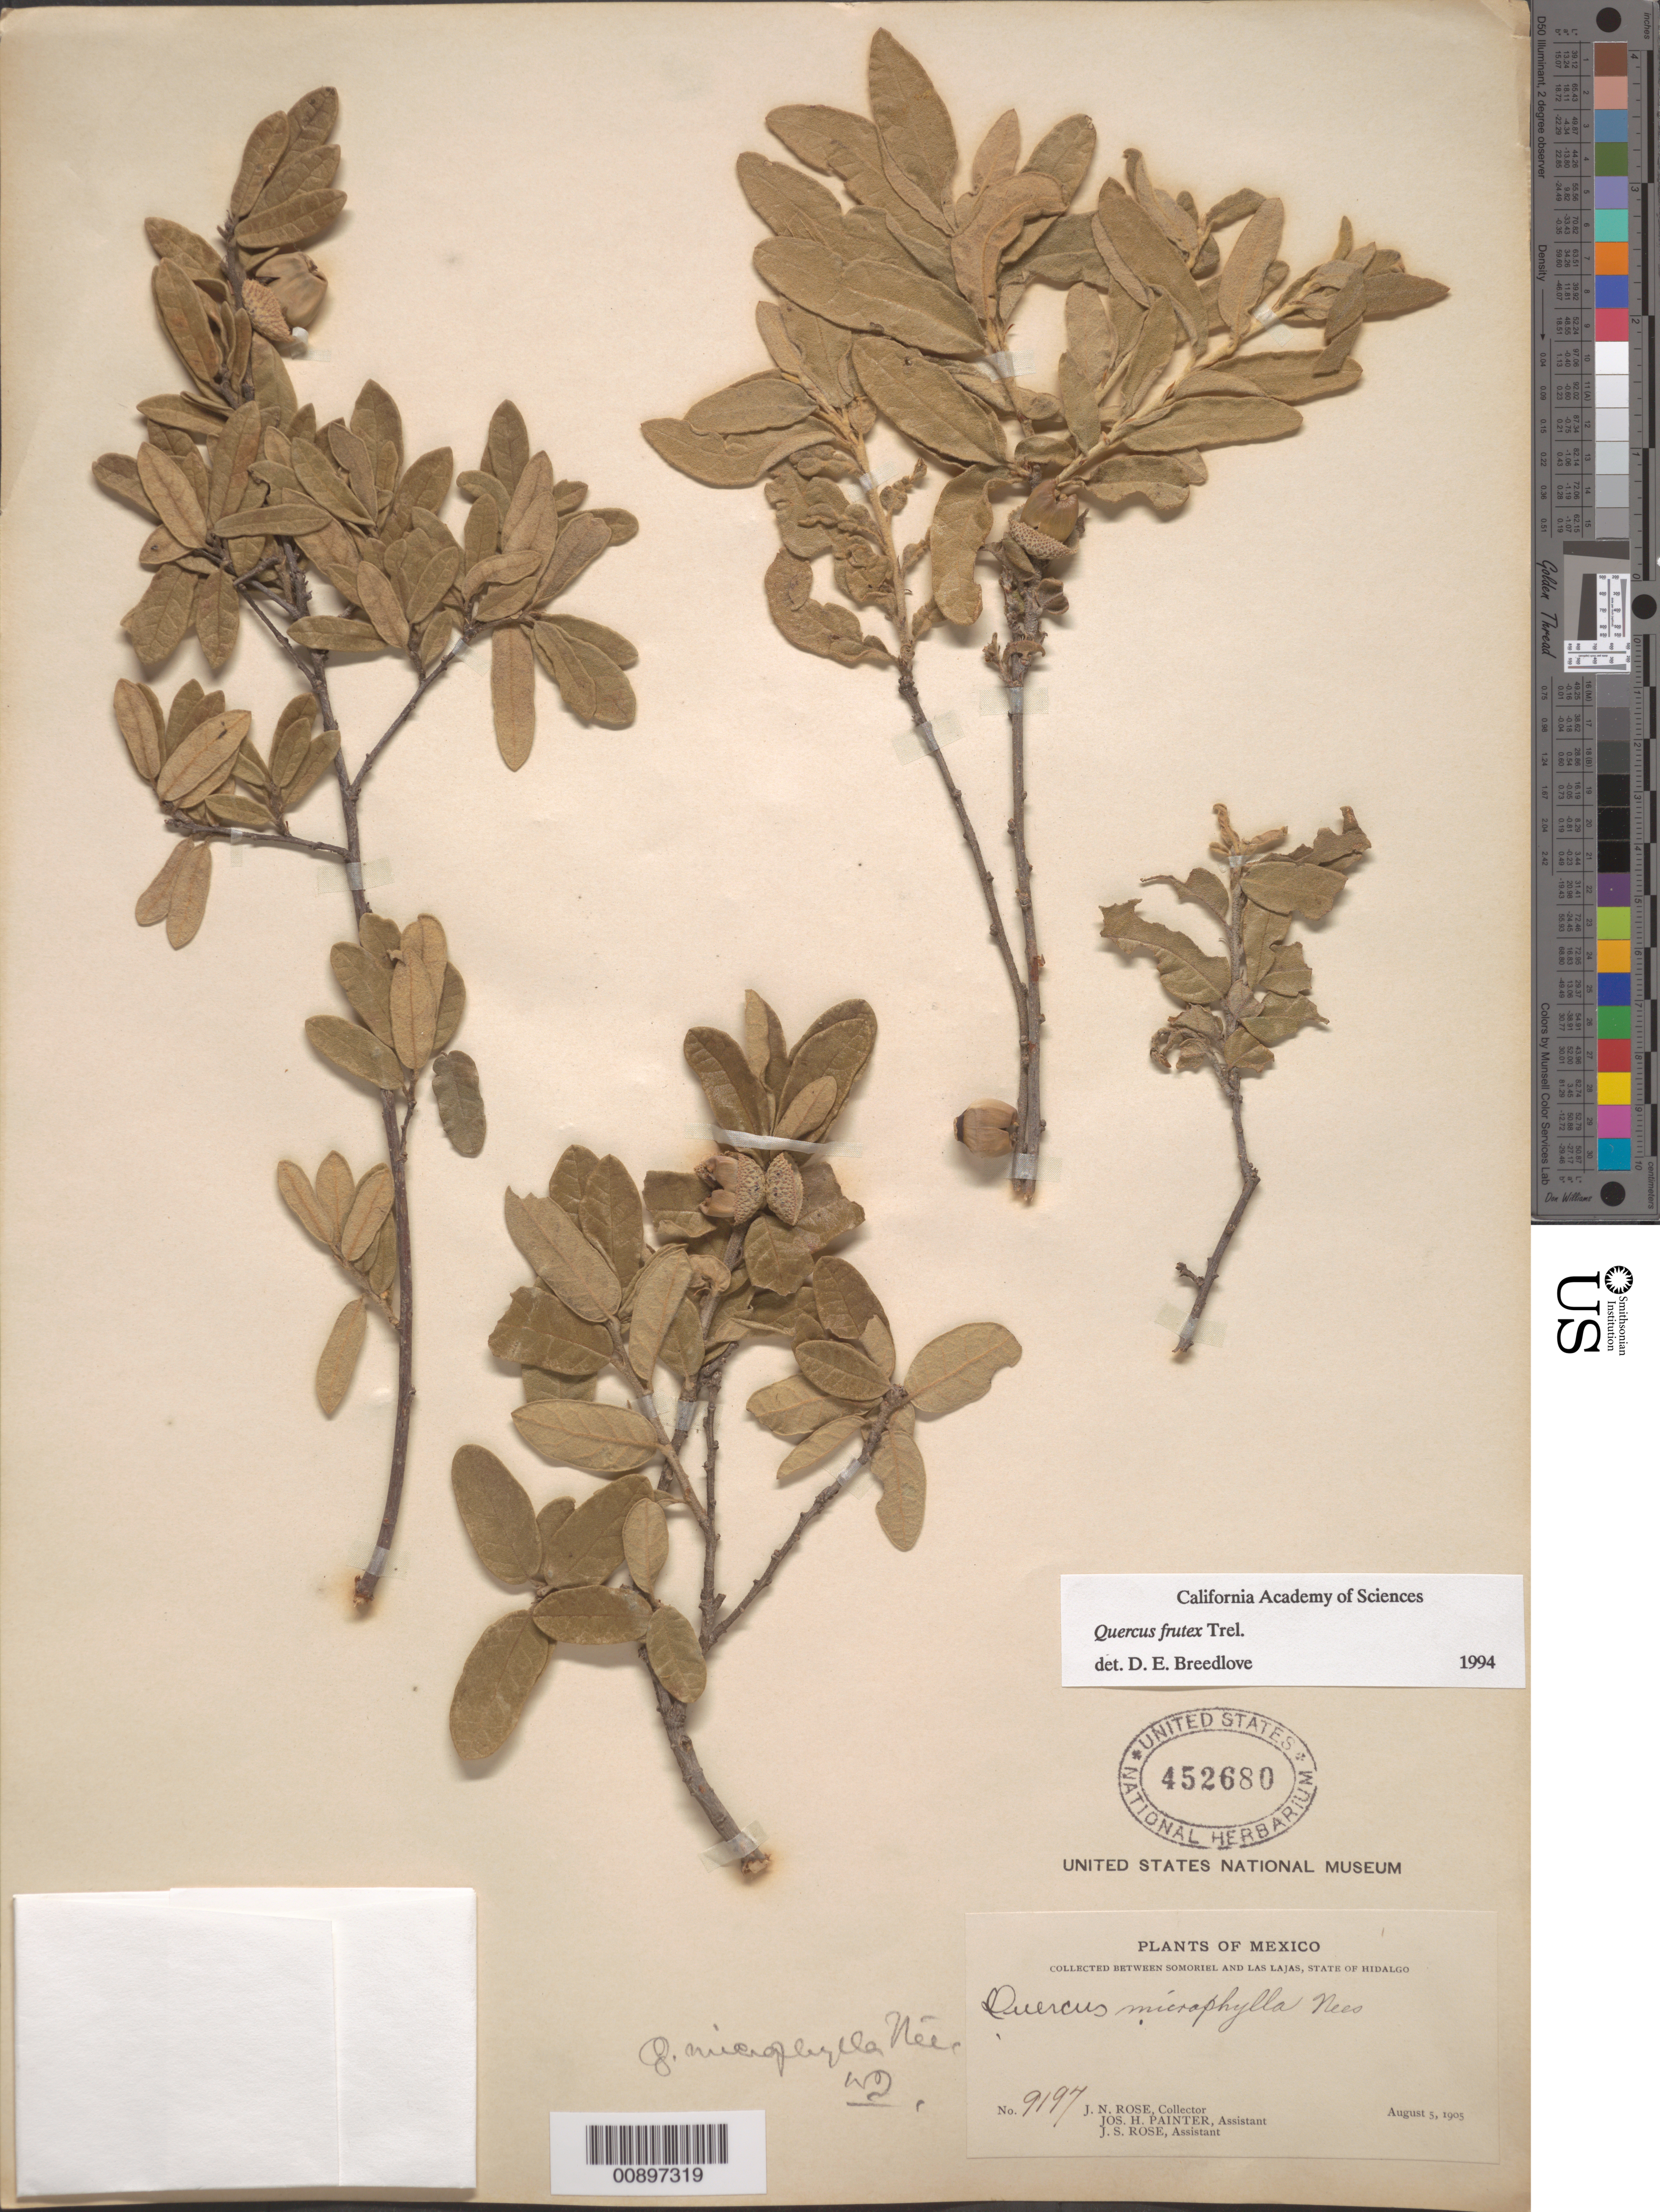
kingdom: Plantae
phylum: Tracheophyta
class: Magnoliopsida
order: Fagales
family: Fagaceae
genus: Quercus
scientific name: Quercus frutex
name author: Trel.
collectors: J. N. Rose, Painter, J. S. & J. S. Rose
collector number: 9197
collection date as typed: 05 Aug 1905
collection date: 1905-08-05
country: Mexico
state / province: Hidalgo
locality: Between Somoriel and Las Lajas, State of Hidalgo.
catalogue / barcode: US 452680